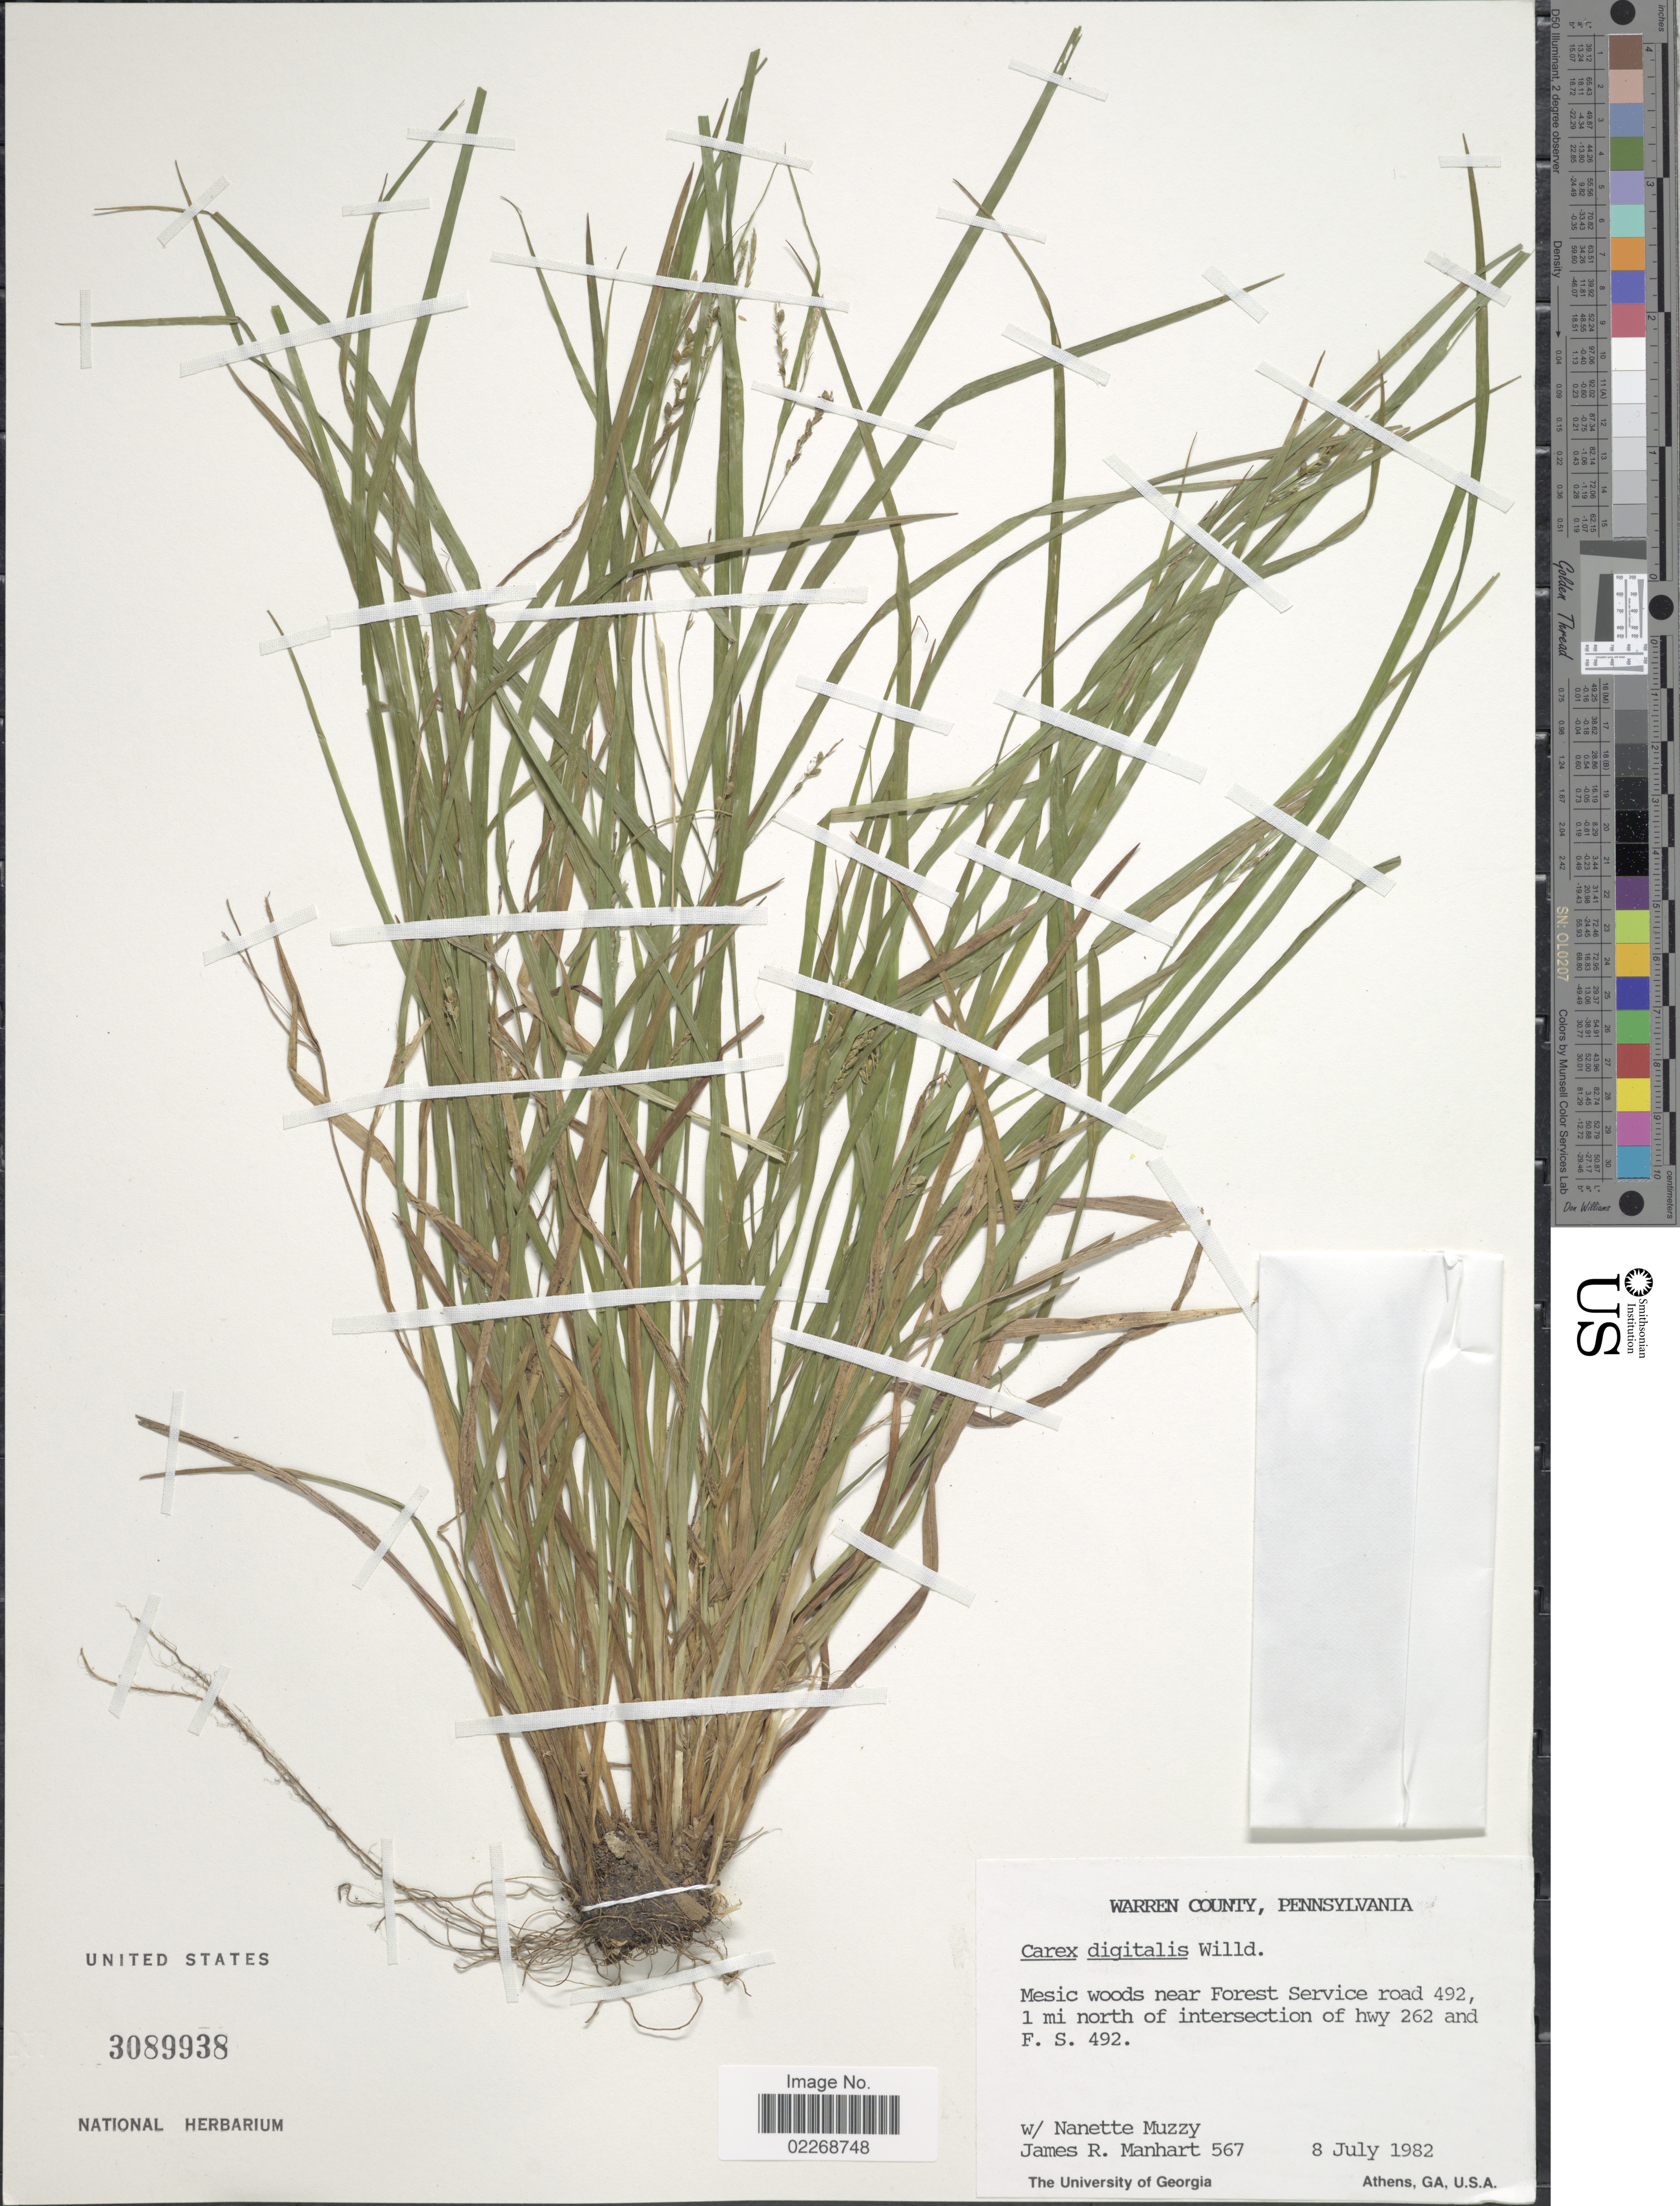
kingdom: Plantae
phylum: Tracheophyta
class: Liliopsida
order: Poales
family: Cyperaceae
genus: Carex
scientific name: Carex digitalis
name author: Willd.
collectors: J. Manhart & N. Muzzy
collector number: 567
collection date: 1982-07-08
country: United States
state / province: Pennsylvania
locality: Warren County. Mesic woods near Forest Service road 492, 1 mi north of intersection of hwy 262 and F.S. 492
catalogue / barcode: US 3089938